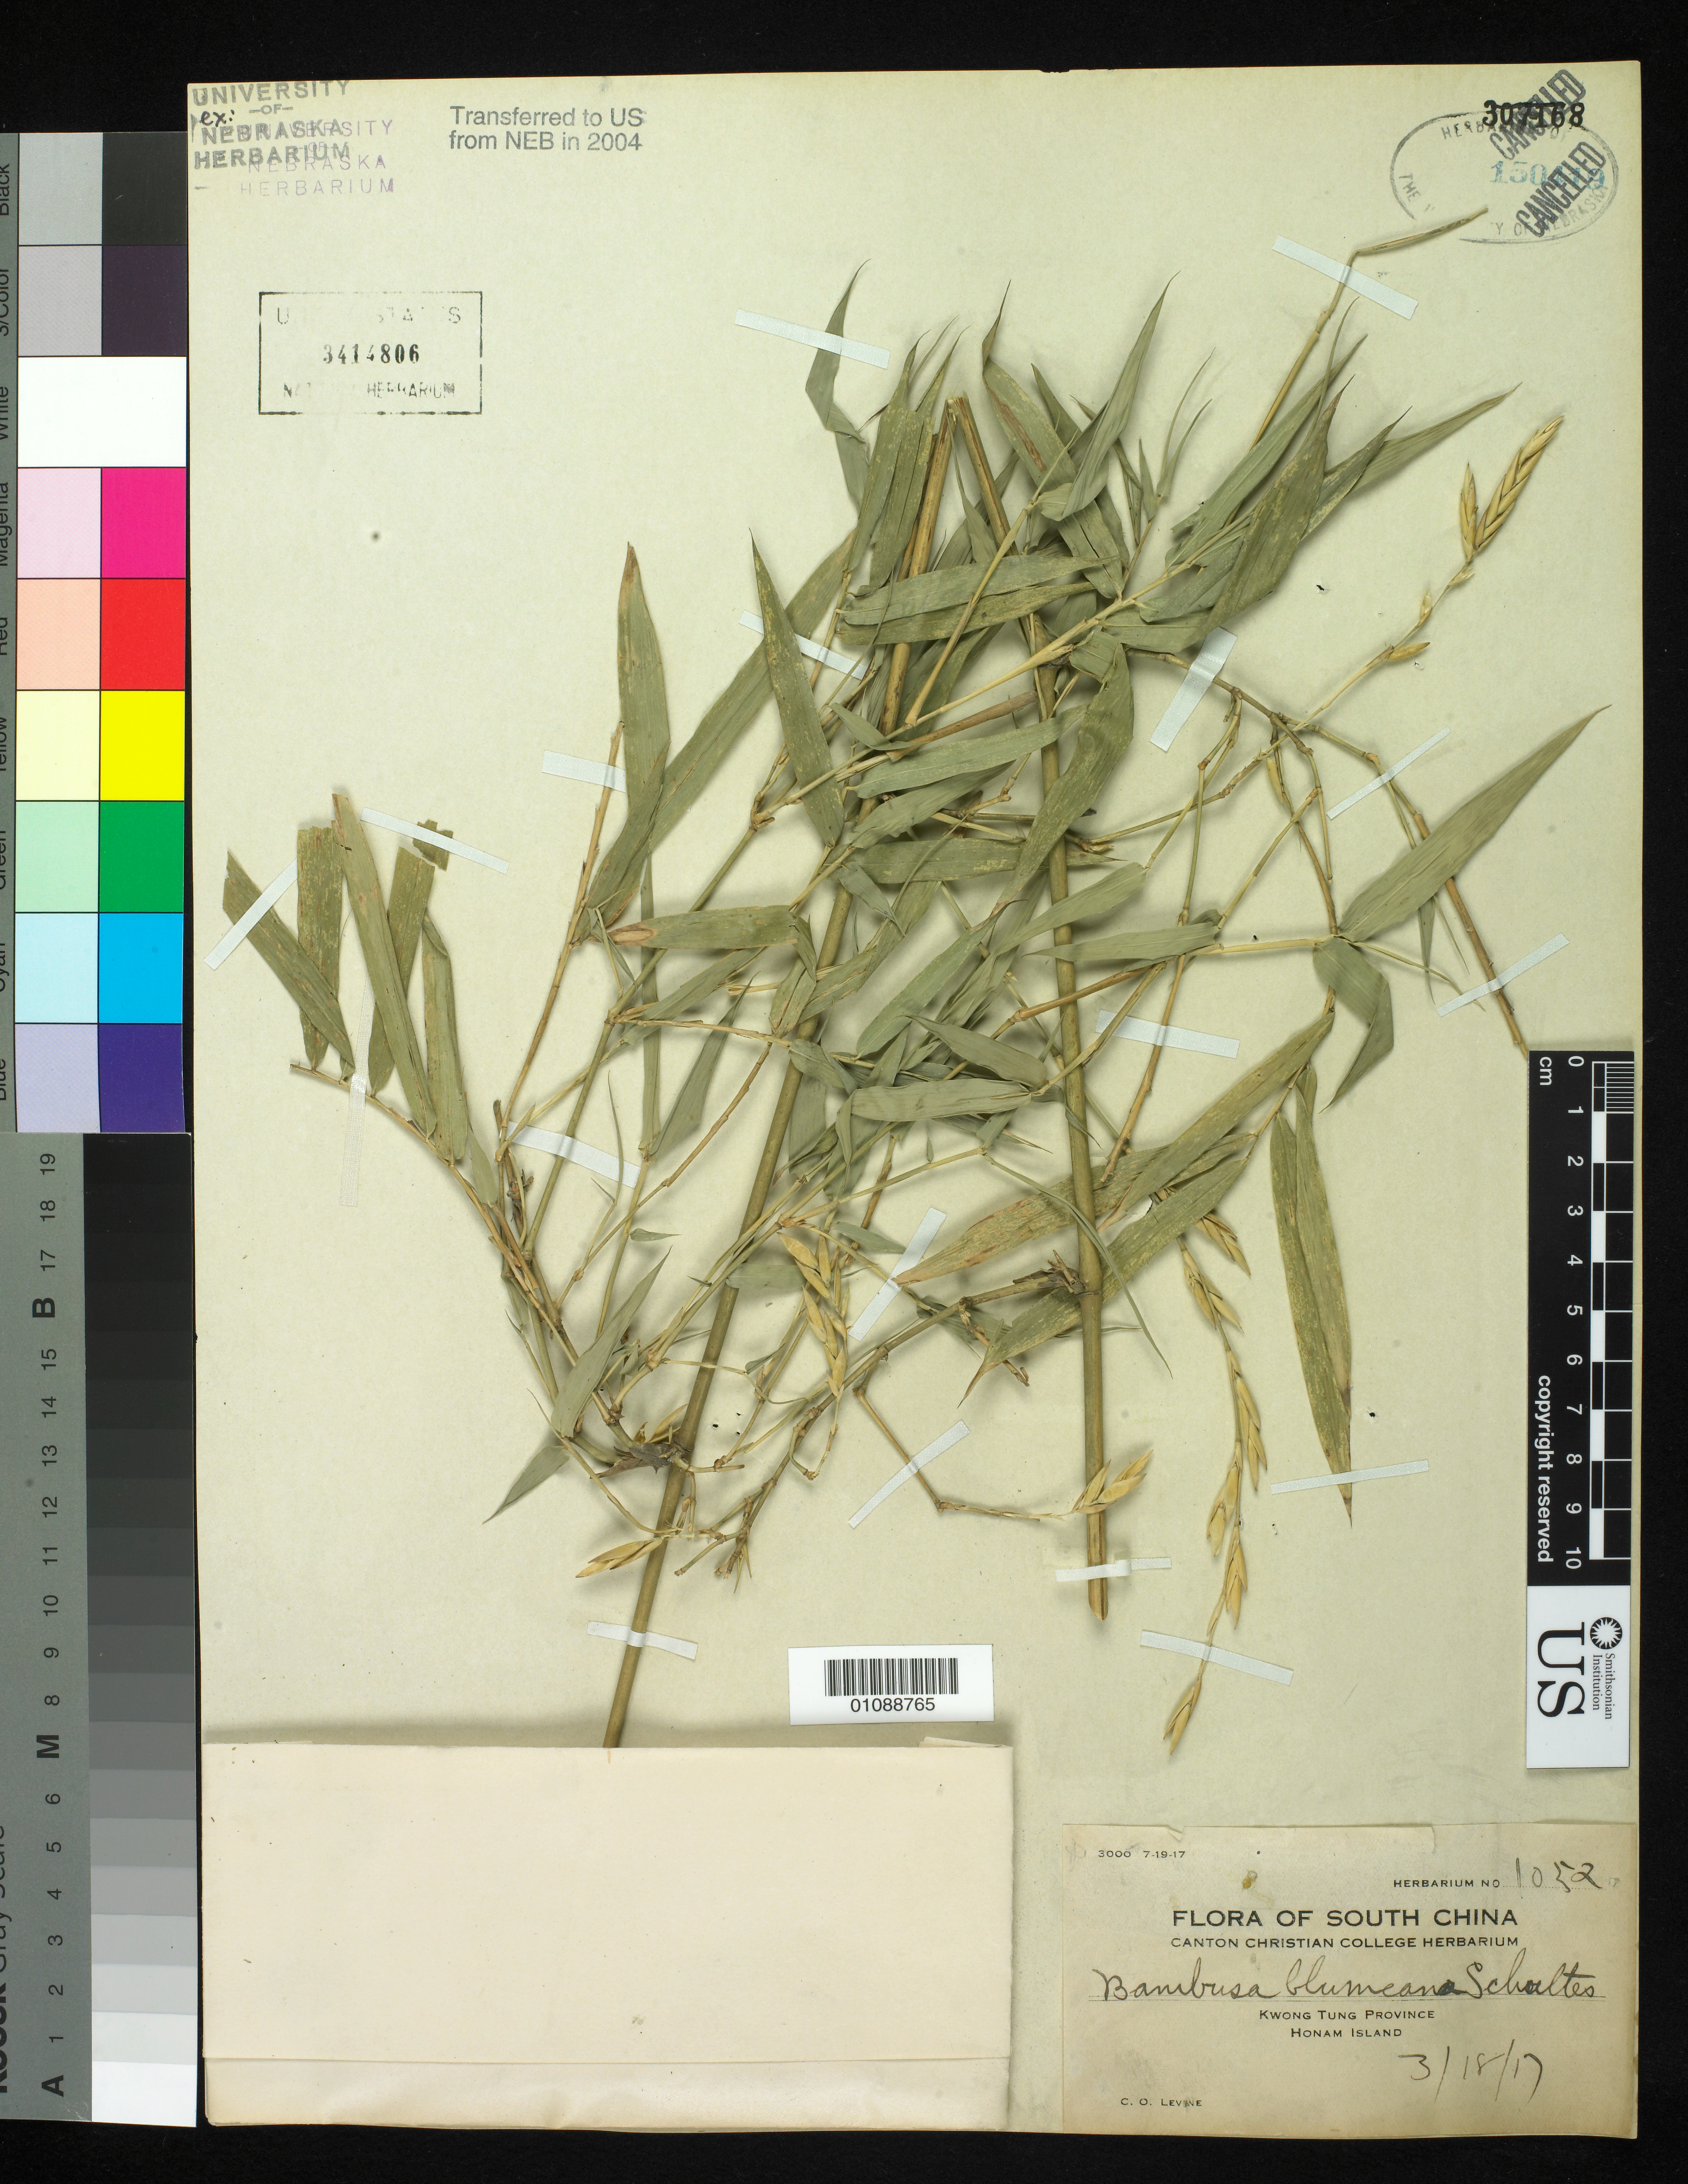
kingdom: Plantae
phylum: Tracheophyta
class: Liliopsida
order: Poales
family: Poaceae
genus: Bambusa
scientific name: Bambusa spinosa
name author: Roxb.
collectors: C. O. Levine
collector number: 1052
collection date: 1917-03-18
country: China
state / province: Guangdong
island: Honam I.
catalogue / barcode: US 3414806